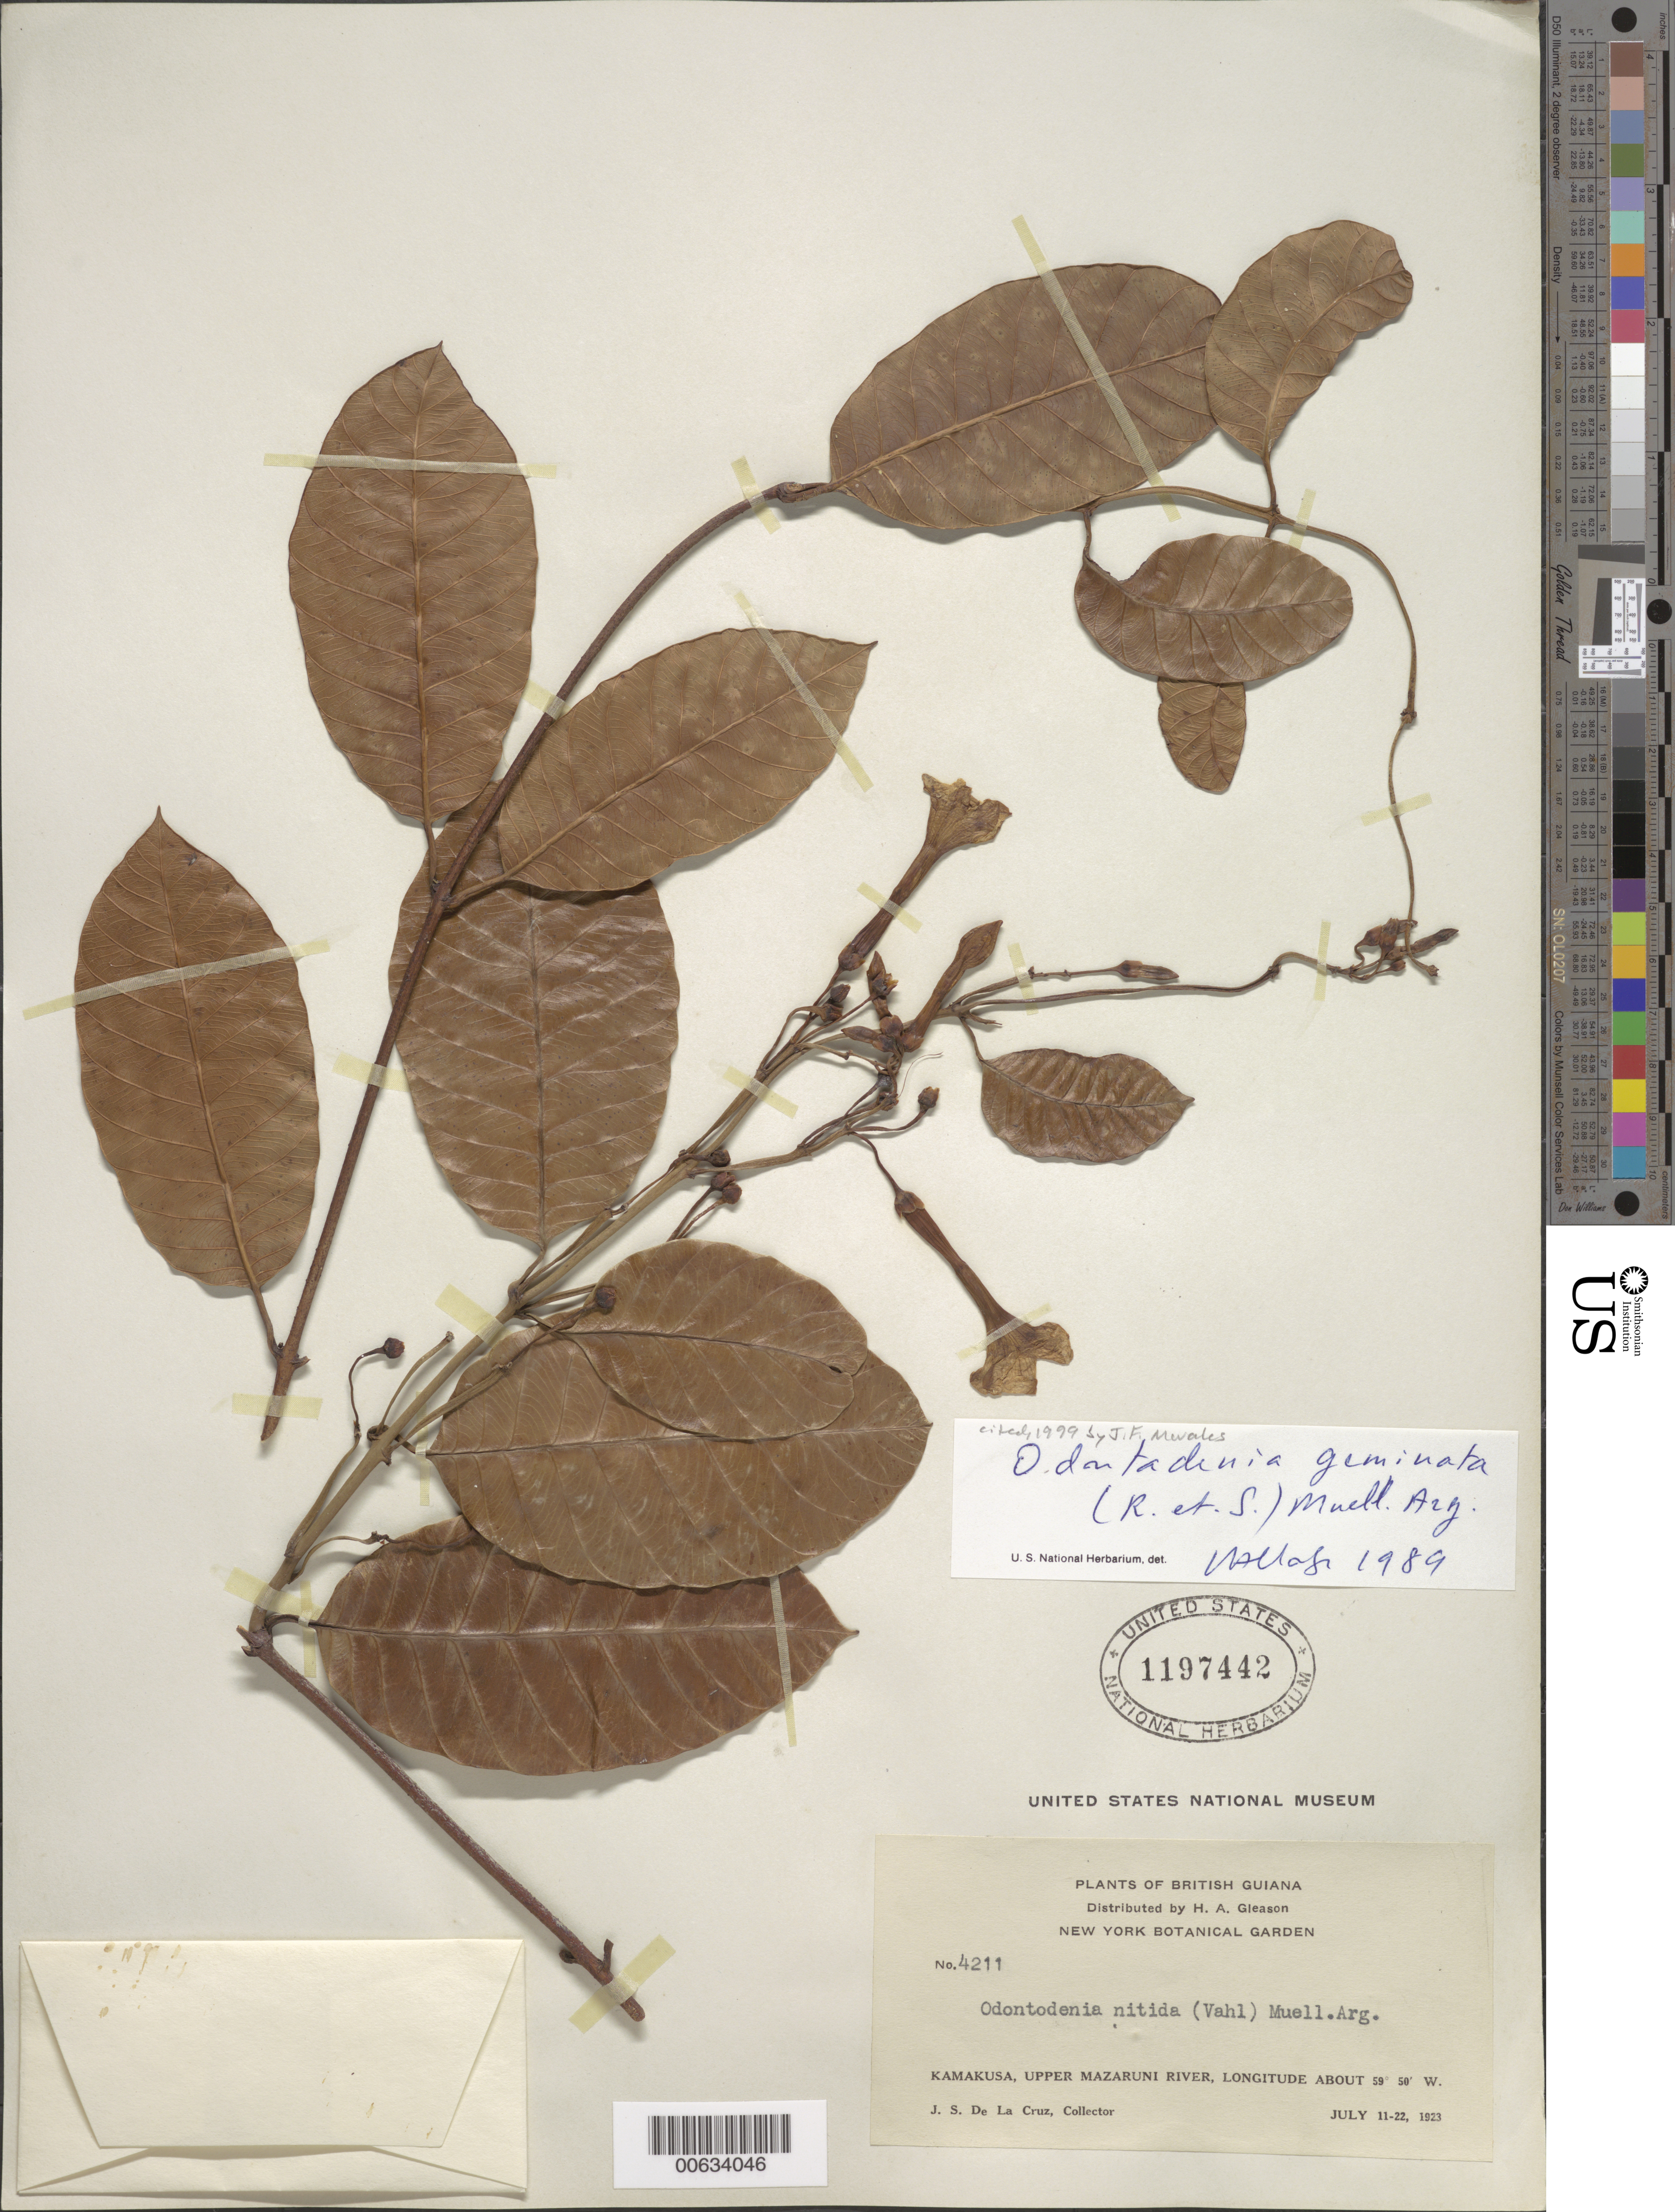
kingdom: Plantae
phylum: Tracheophyta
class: Magnoliopsida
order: Gentianales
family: Apocynaceae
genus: Odontadenia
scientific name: Odontadenia geminata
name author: (Hoffmanns. ex Roem. & Schult.) Müll. Arg.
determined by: Allorge, L.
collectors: J. S. de la Cruz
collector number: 4211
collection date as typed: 11-Jul-23 to 22-Jul-23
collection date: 1923-07-11/1923-07-22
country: Guyana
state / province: Cuyuni-Mazaruni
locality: Kamakusa, Upper Mazaruni R.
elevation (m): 100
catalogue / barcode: US 1197442